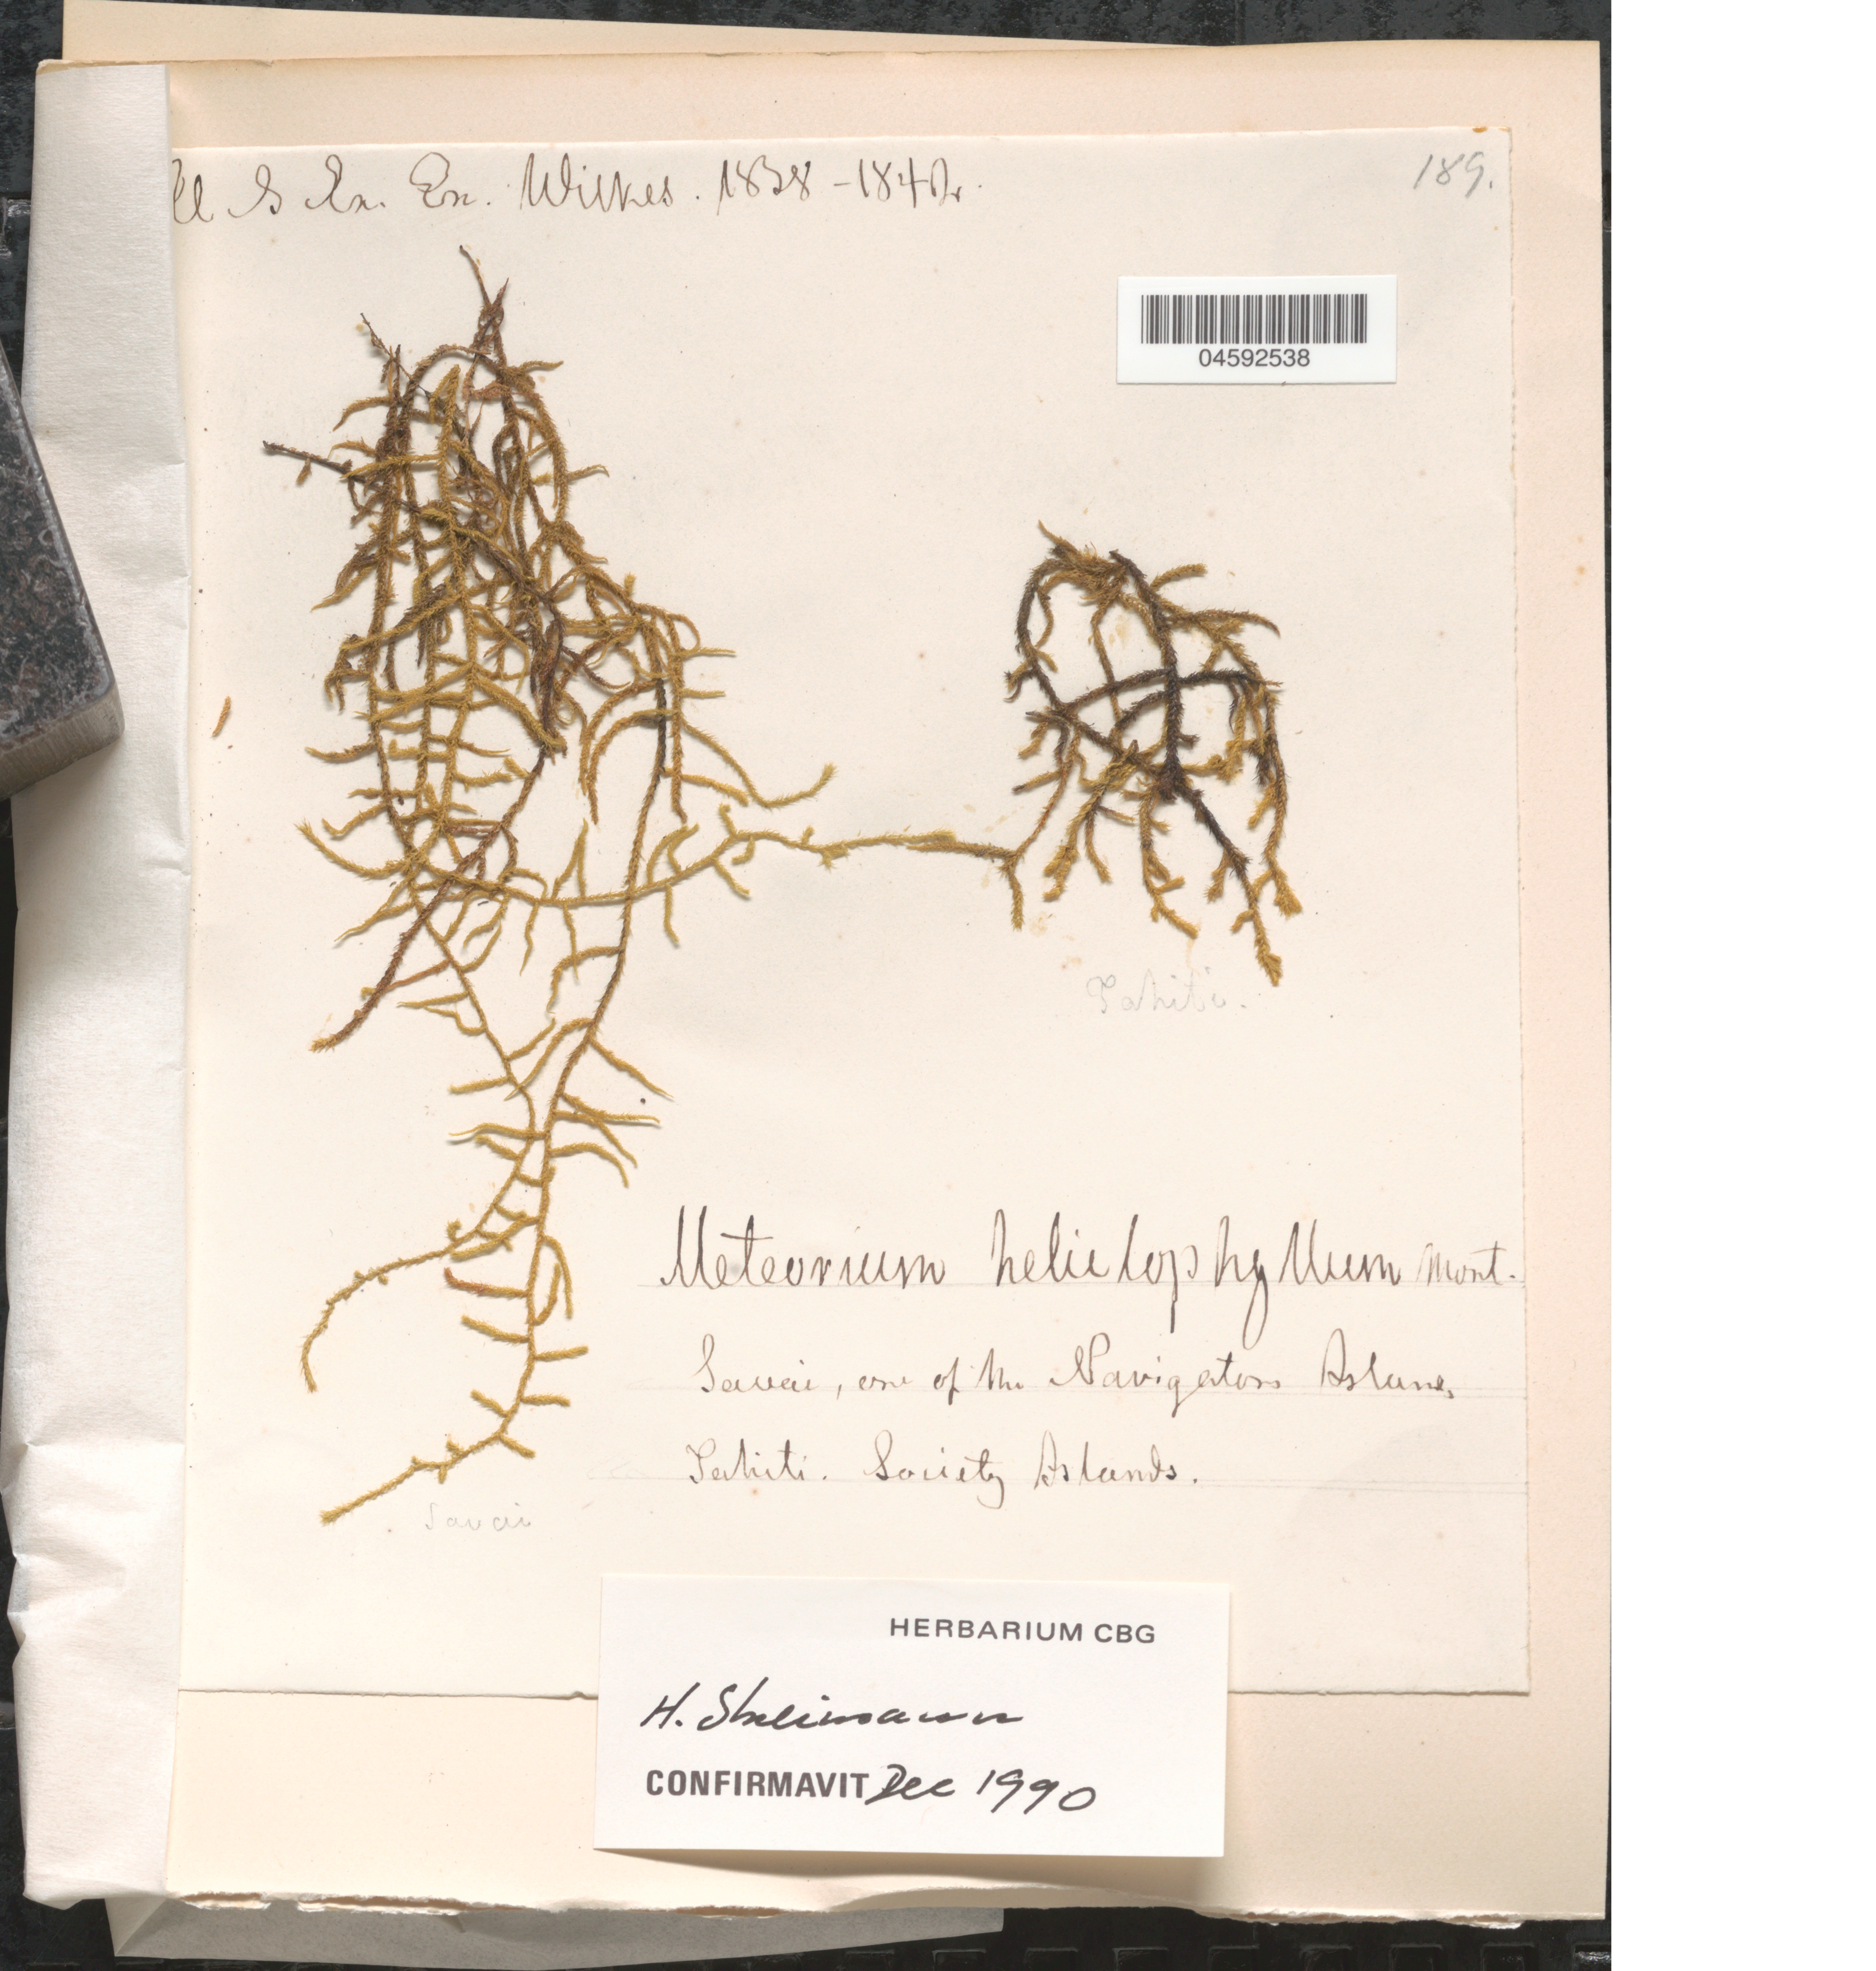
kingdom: Plantae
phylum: Bryophyta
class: Bryopsida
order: Hypnales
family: Meteoriaceae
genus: Papillaria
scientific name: Papillaria helictophylla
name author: (Mont.) Broth.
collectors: Wilkes Explor. Exped.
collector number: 189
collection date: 1838/1842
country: French Polynesia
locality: Tahiti. Society Islands. (label also cites "Savai, one of the Navigators Islands," on the label. Savaii is one of the islands of Samoa )